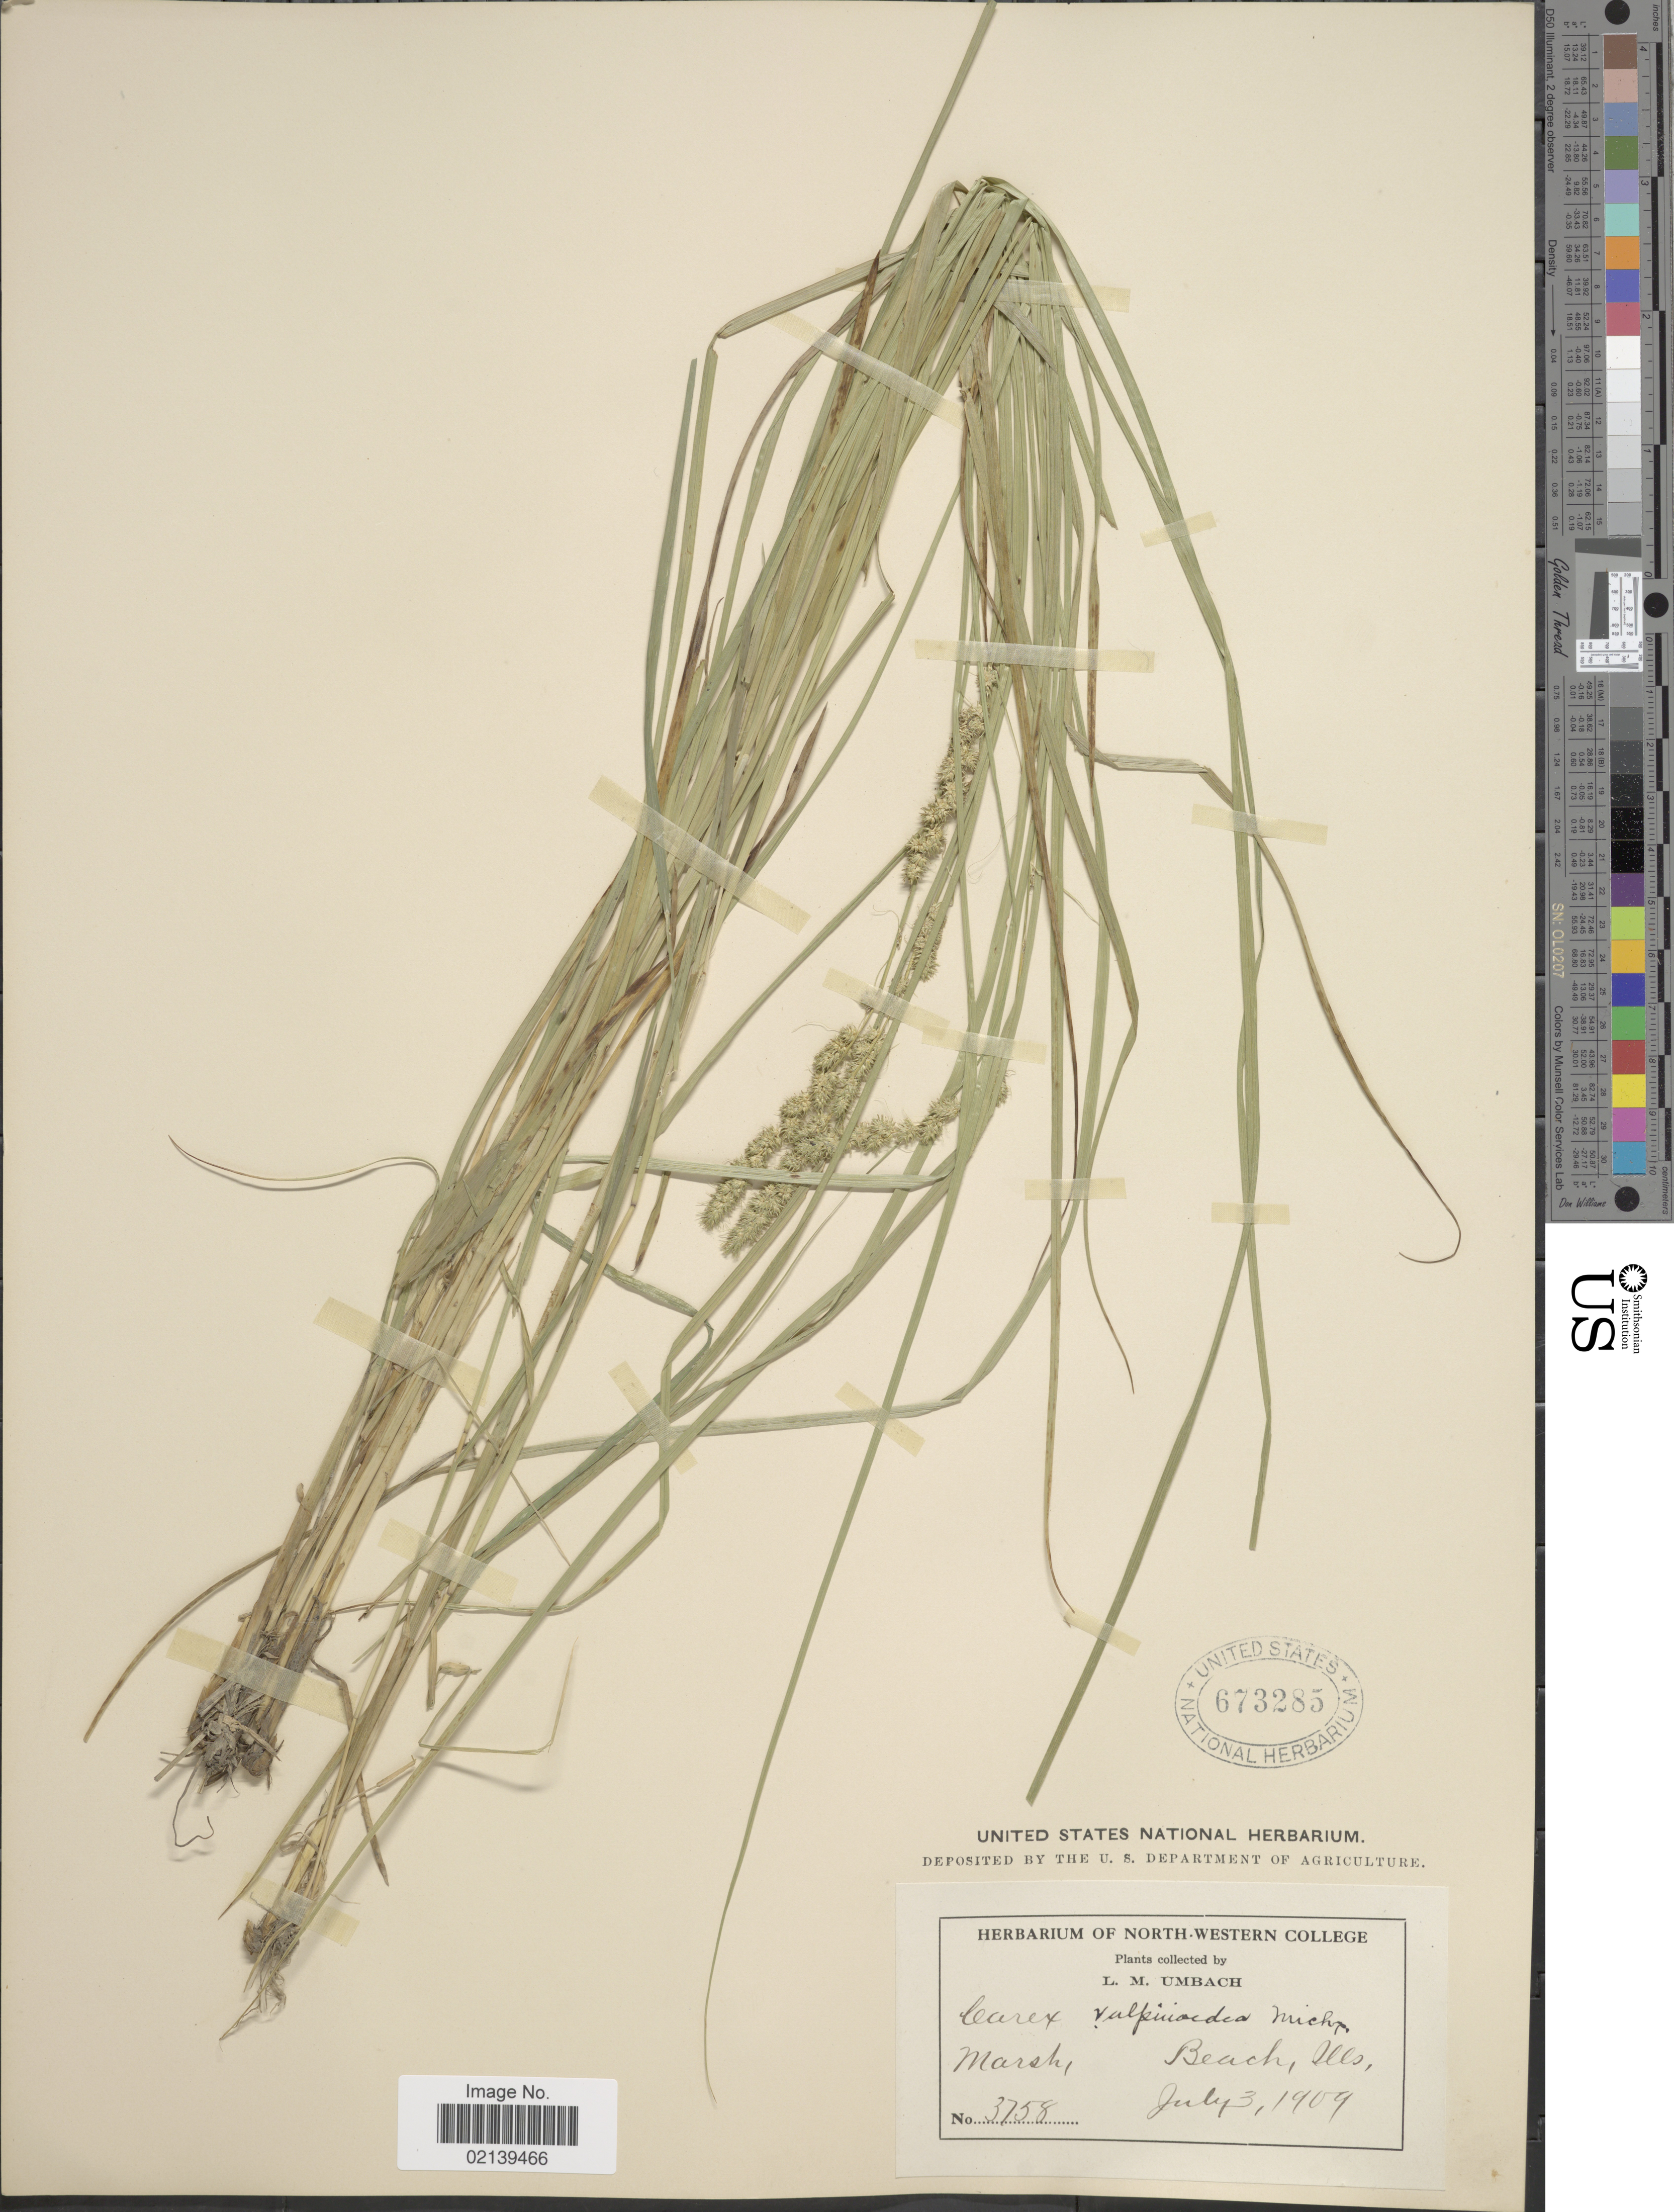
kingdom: Plantae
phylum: Tracheophyta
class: Liliopsida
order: Poales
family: Cyperaceae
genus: Carex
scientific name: Carex vulpinoidea Michx.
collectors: L. M. Umbach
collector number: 3758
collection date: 1909-07-03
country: United States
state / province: Illinois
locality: Marsh, Beach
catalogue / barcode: US 673285